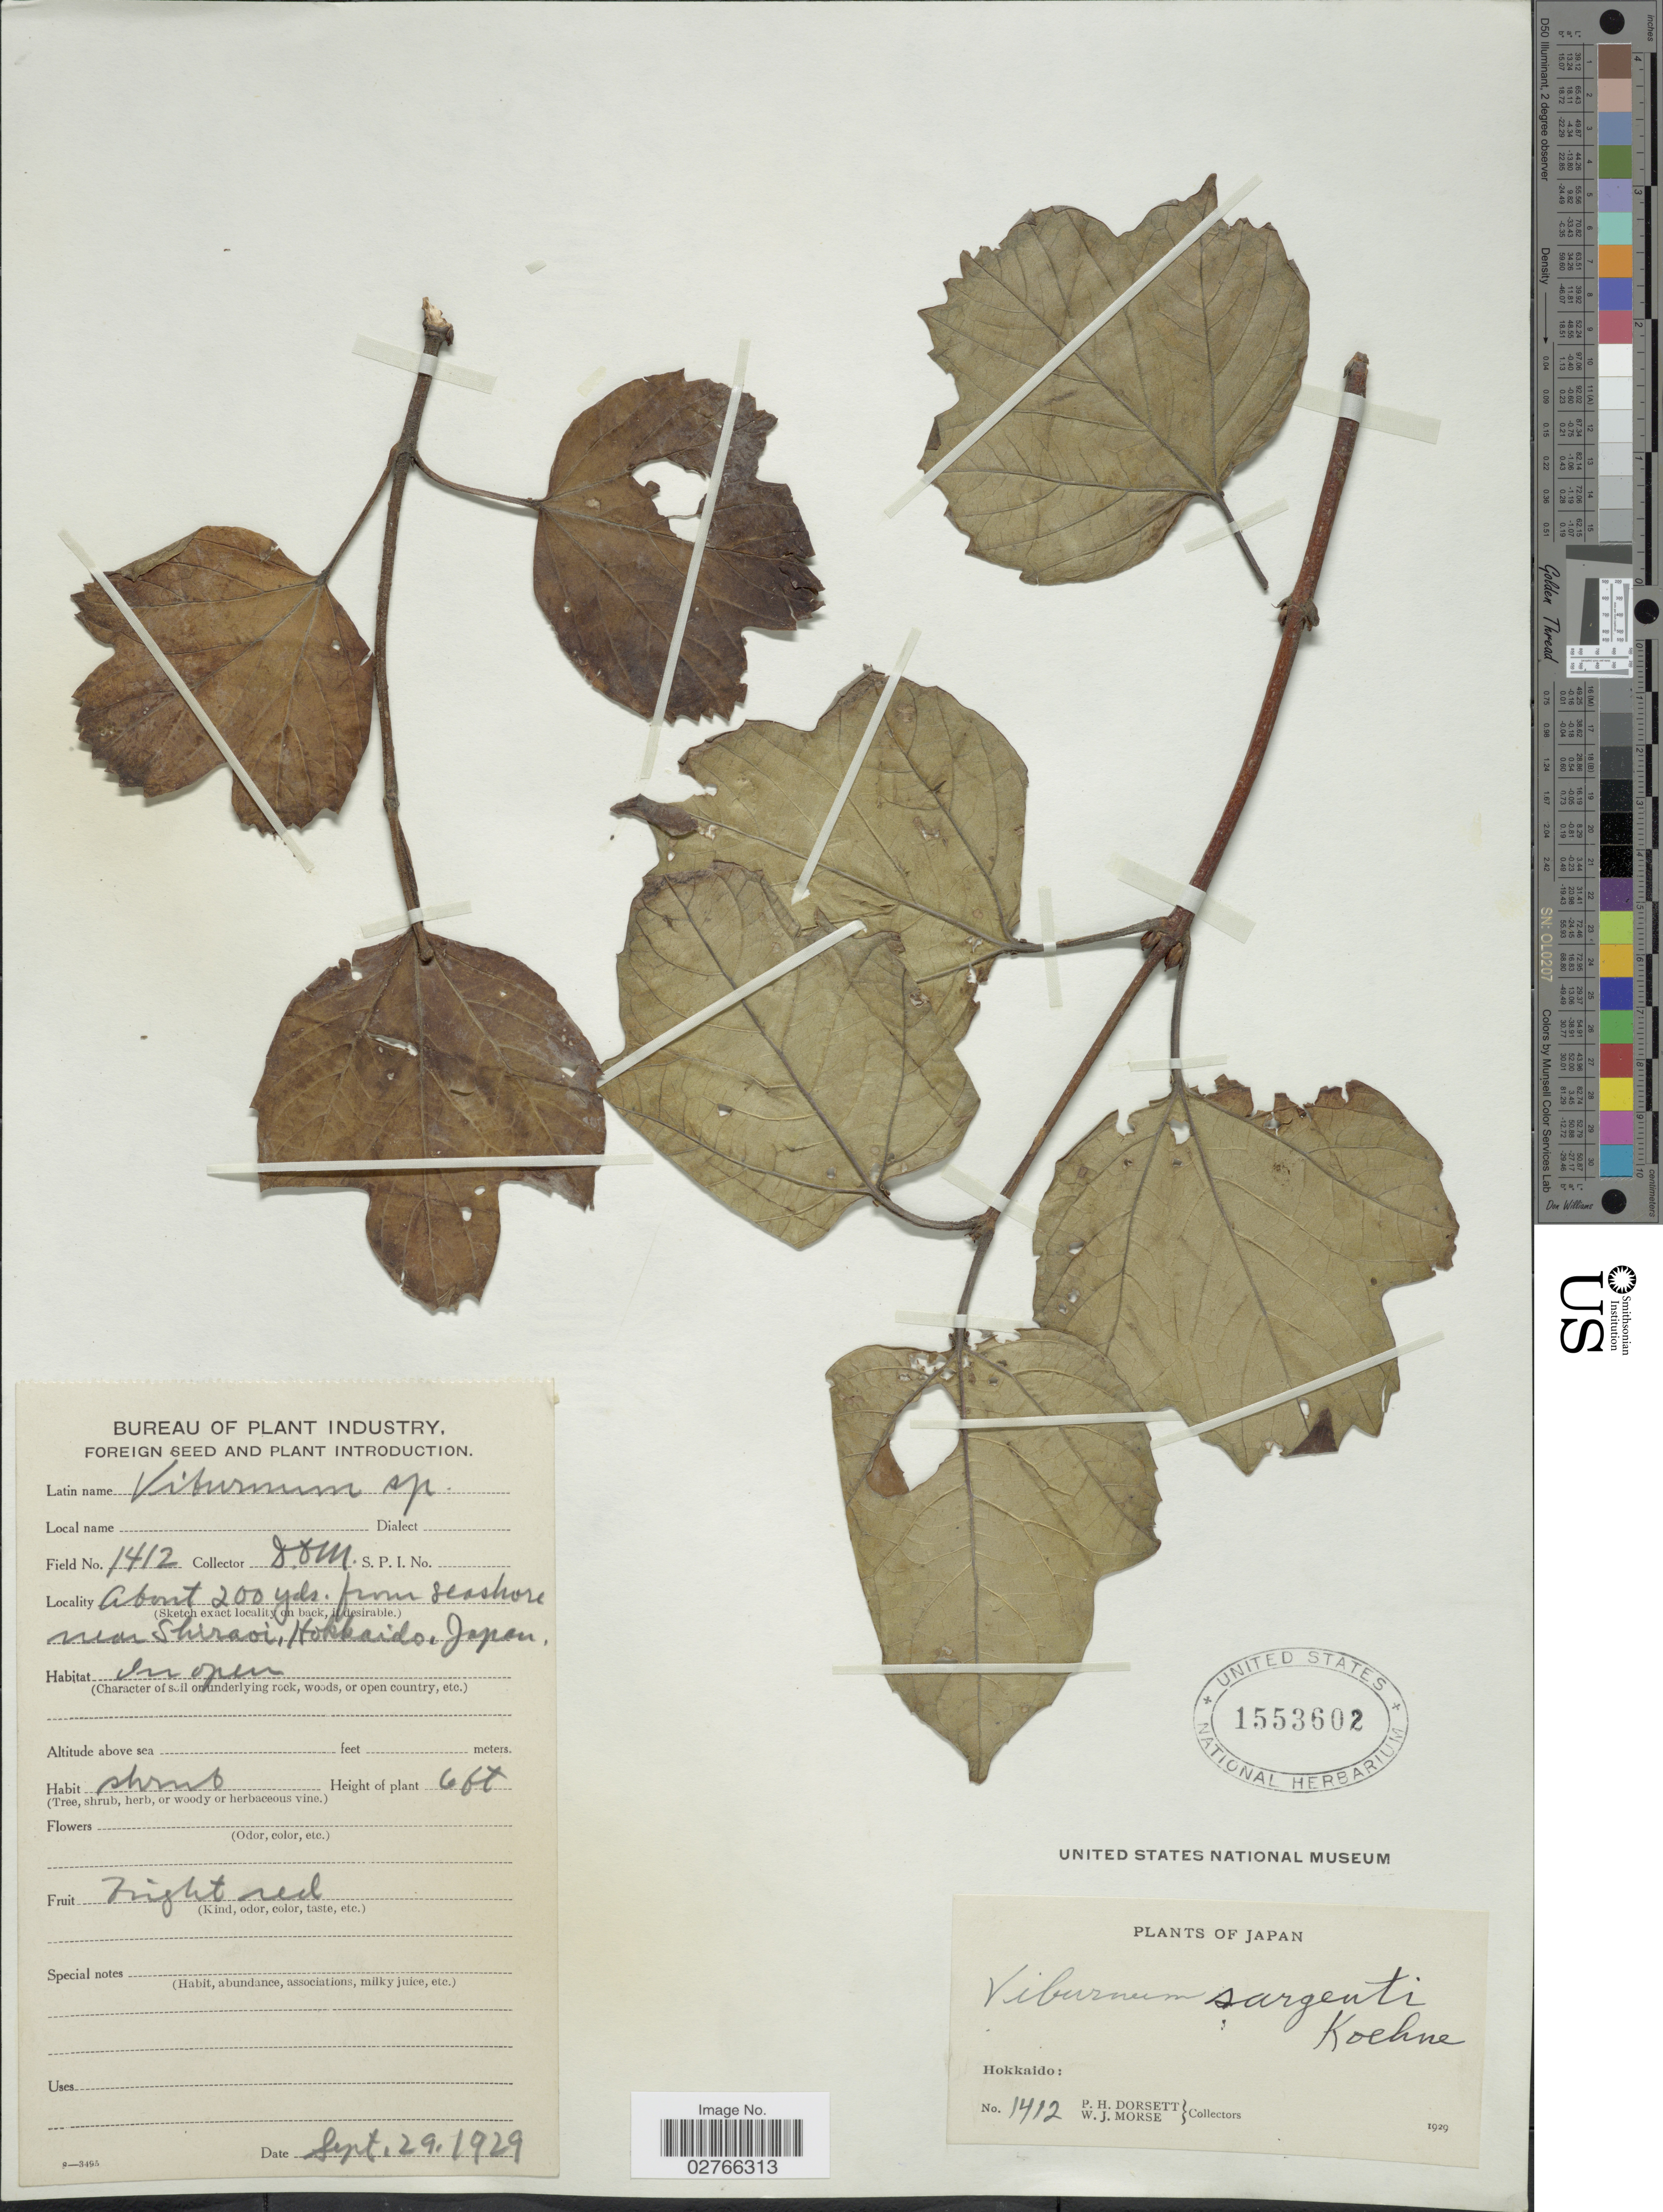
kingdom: Plantae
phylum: Tracheophyta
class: Magnoliopsida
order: Dipsacales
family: Viburnaceae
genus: Viburnum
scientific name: Viburnum opulus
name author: L.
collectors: P. H. Dorsett & W. J. Morse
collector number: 1412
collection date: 1929-09-29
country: Japan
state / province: Hokkaidō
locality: About 200 yds. from seashore near Shiraoi, Hokkaido.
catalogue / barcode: US 1553602